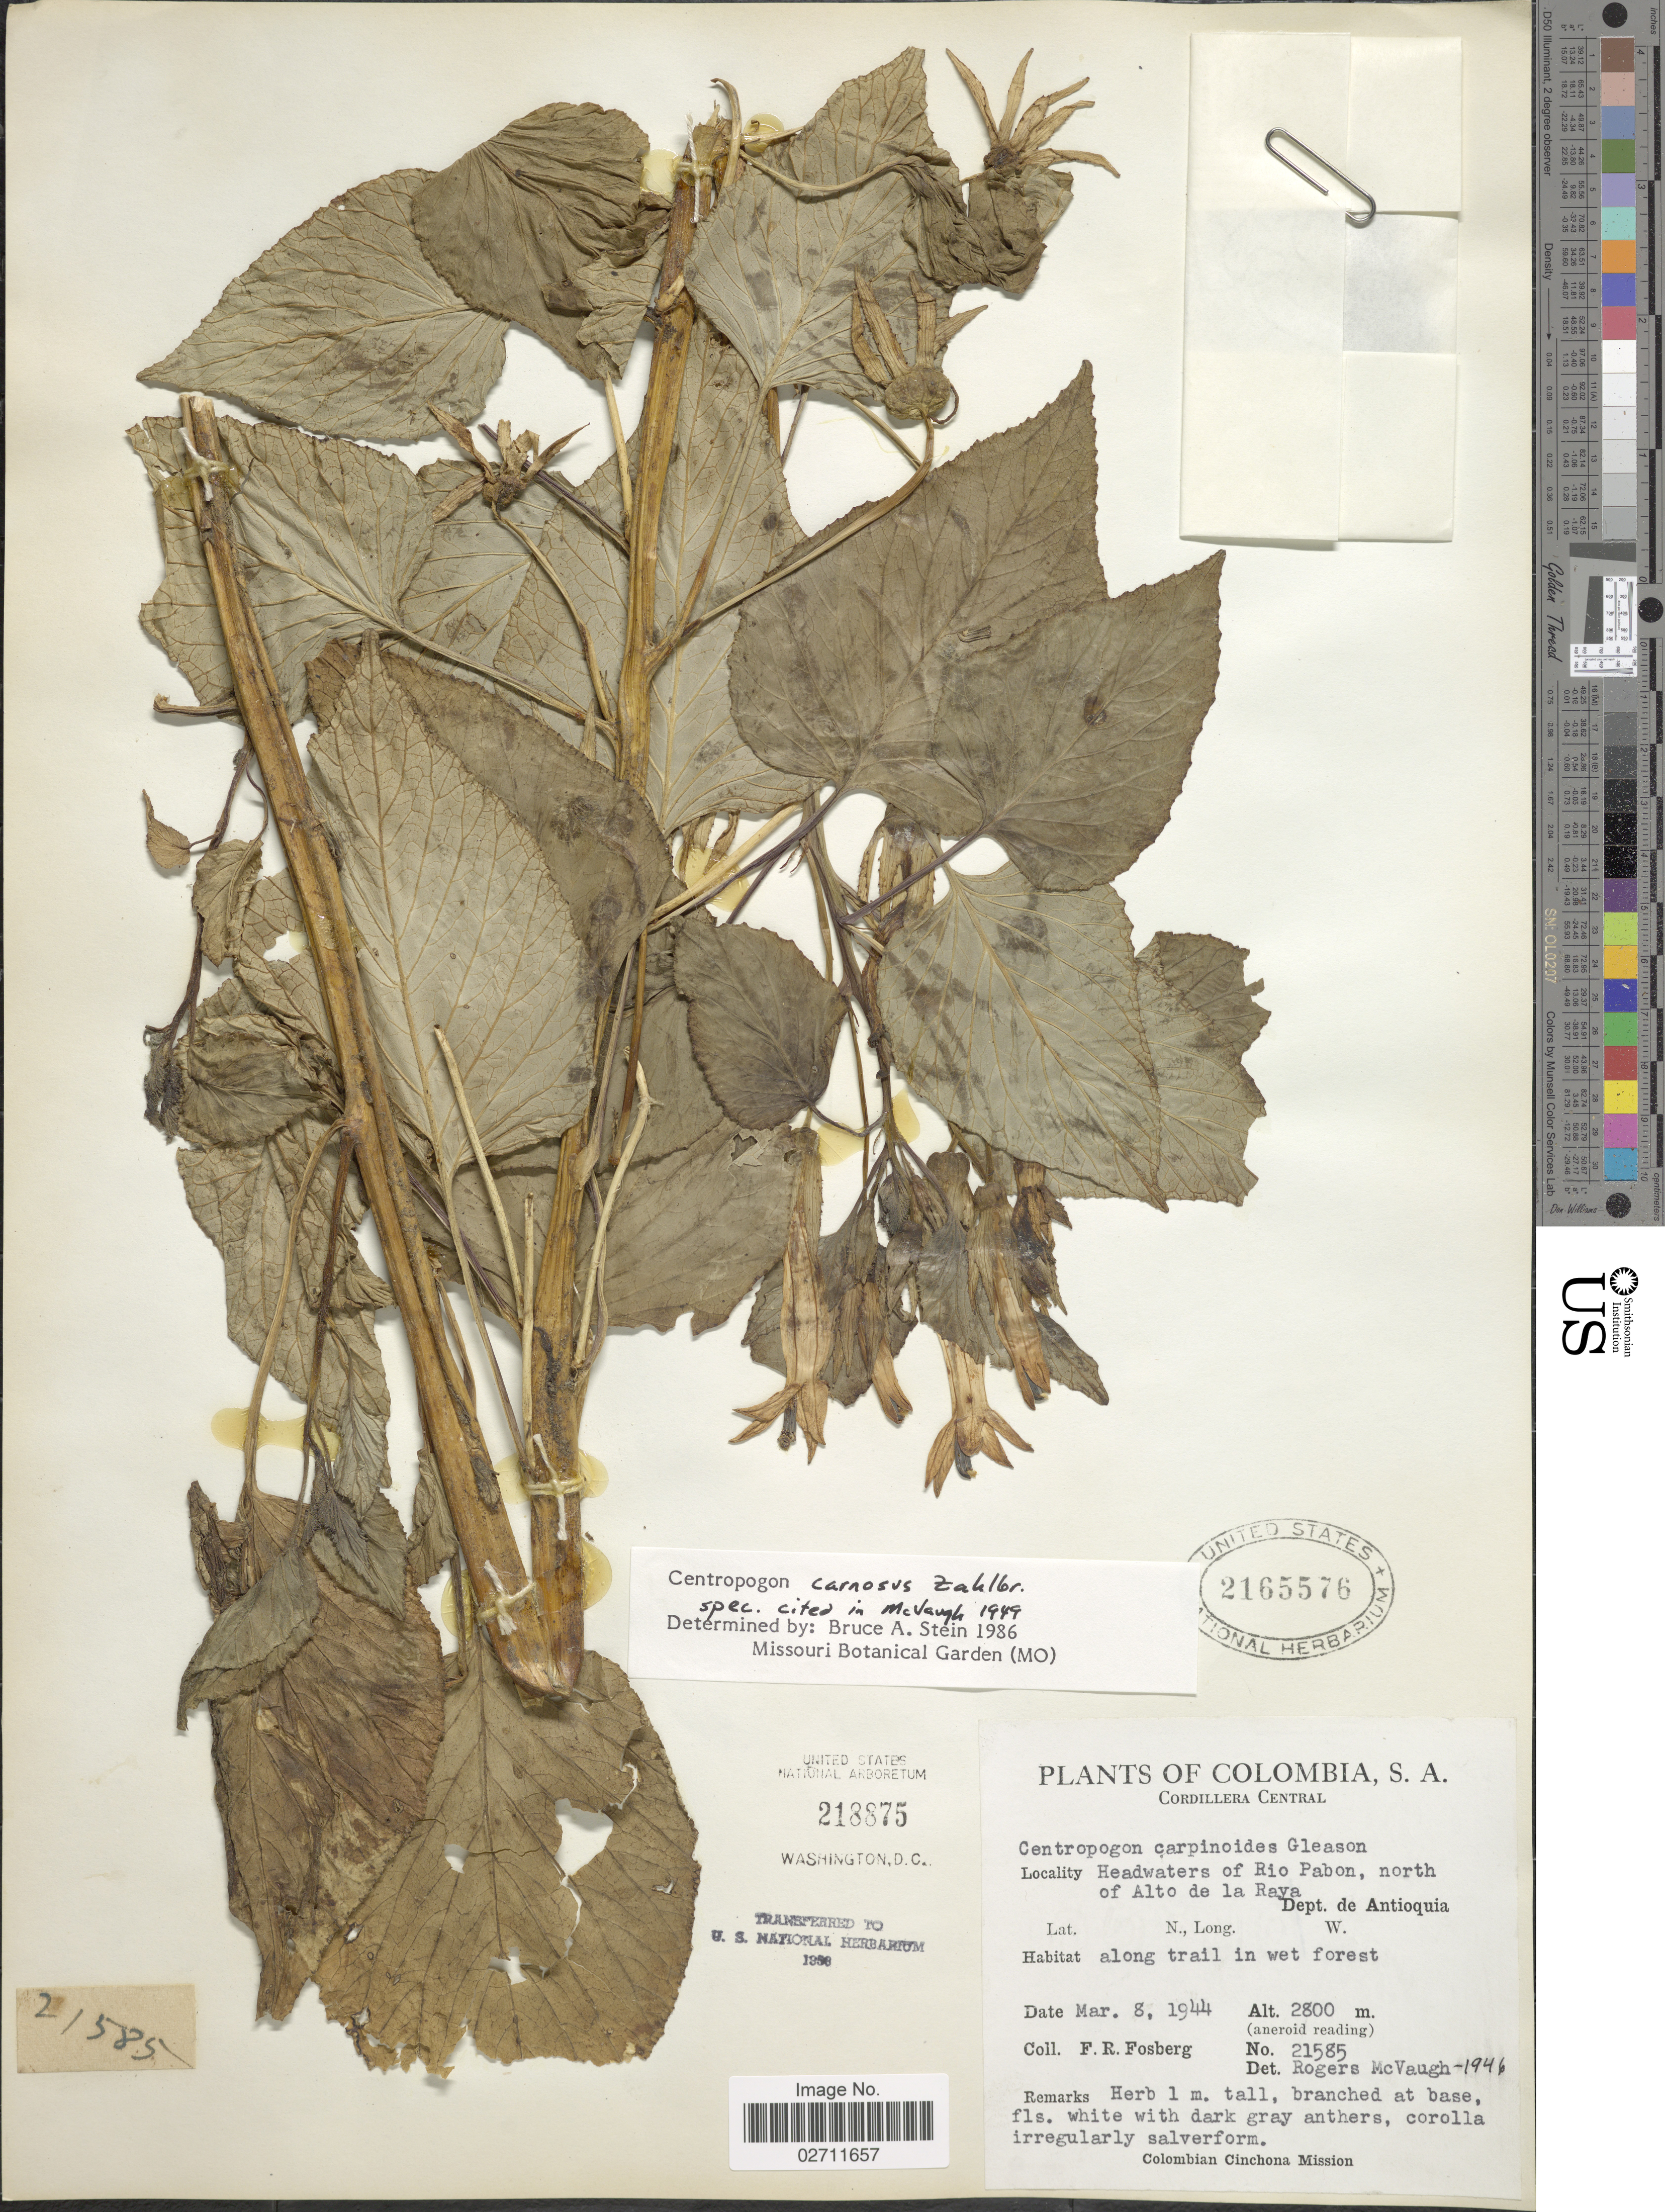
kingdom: Plantae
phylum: Tracheophyta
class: Magnoliopsida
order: Asterales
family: Campanulaceae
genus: Centropogon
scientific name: Centropogon carnosus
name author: Zahlbr.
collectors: F. R. Fosberg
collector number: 21585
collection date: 1944-03-08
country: Colombia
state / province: Antioquia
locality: S.A. Cordillera Central. Headwaters of Rio Pabon, north of Alto de la Raya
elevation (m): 2800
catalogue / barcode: US 2165576